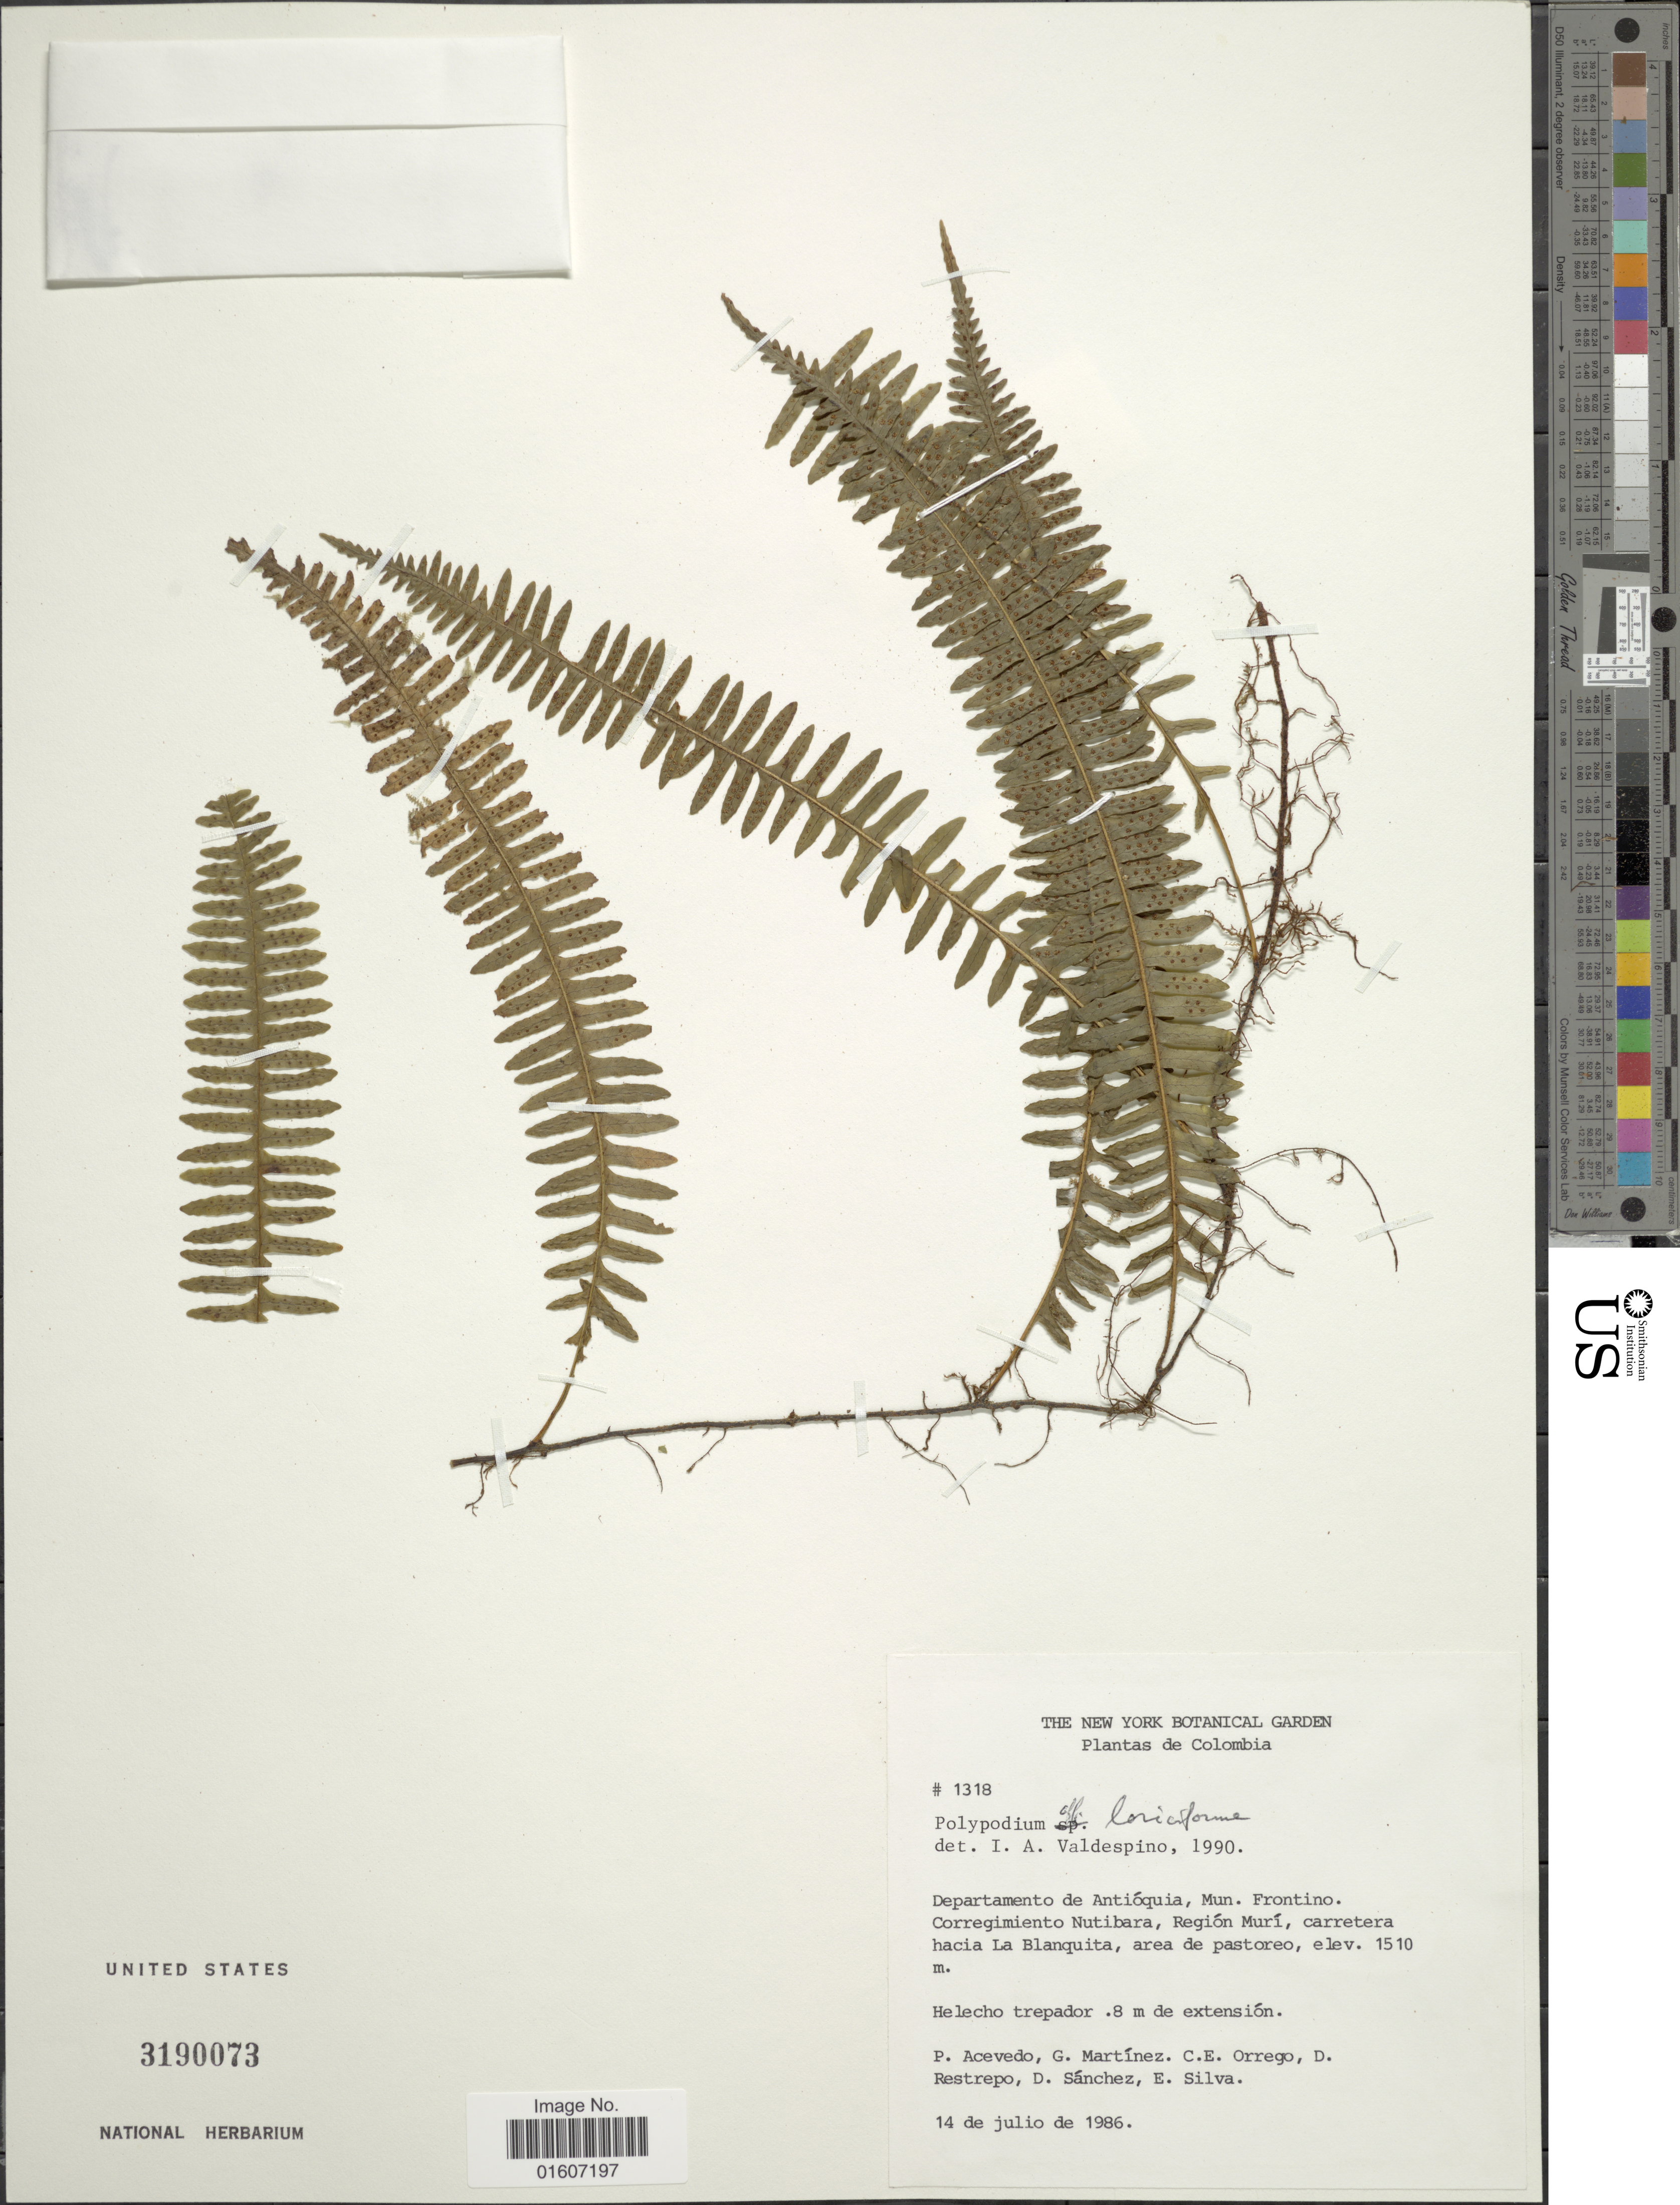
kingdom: Plantae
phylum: Tracheophyta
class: Polypodiopsida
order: Polypodiales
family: Polypodiaceae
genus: Serpocaulon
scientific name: Serpocaulon sp.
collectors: P. Acevedo-Rodr., G. Martínez, C. Orrego, D. Restrepo & et al.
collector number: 1318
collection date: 1986-07-14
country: Colombia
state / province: Antioquia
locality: Department de Antióquia, Mun. Frontino. Corregimoento Nutibara, Región Murí, carretera hacia La Blanquita, area de pastoreo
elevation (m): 1510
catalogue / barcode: US 3190073